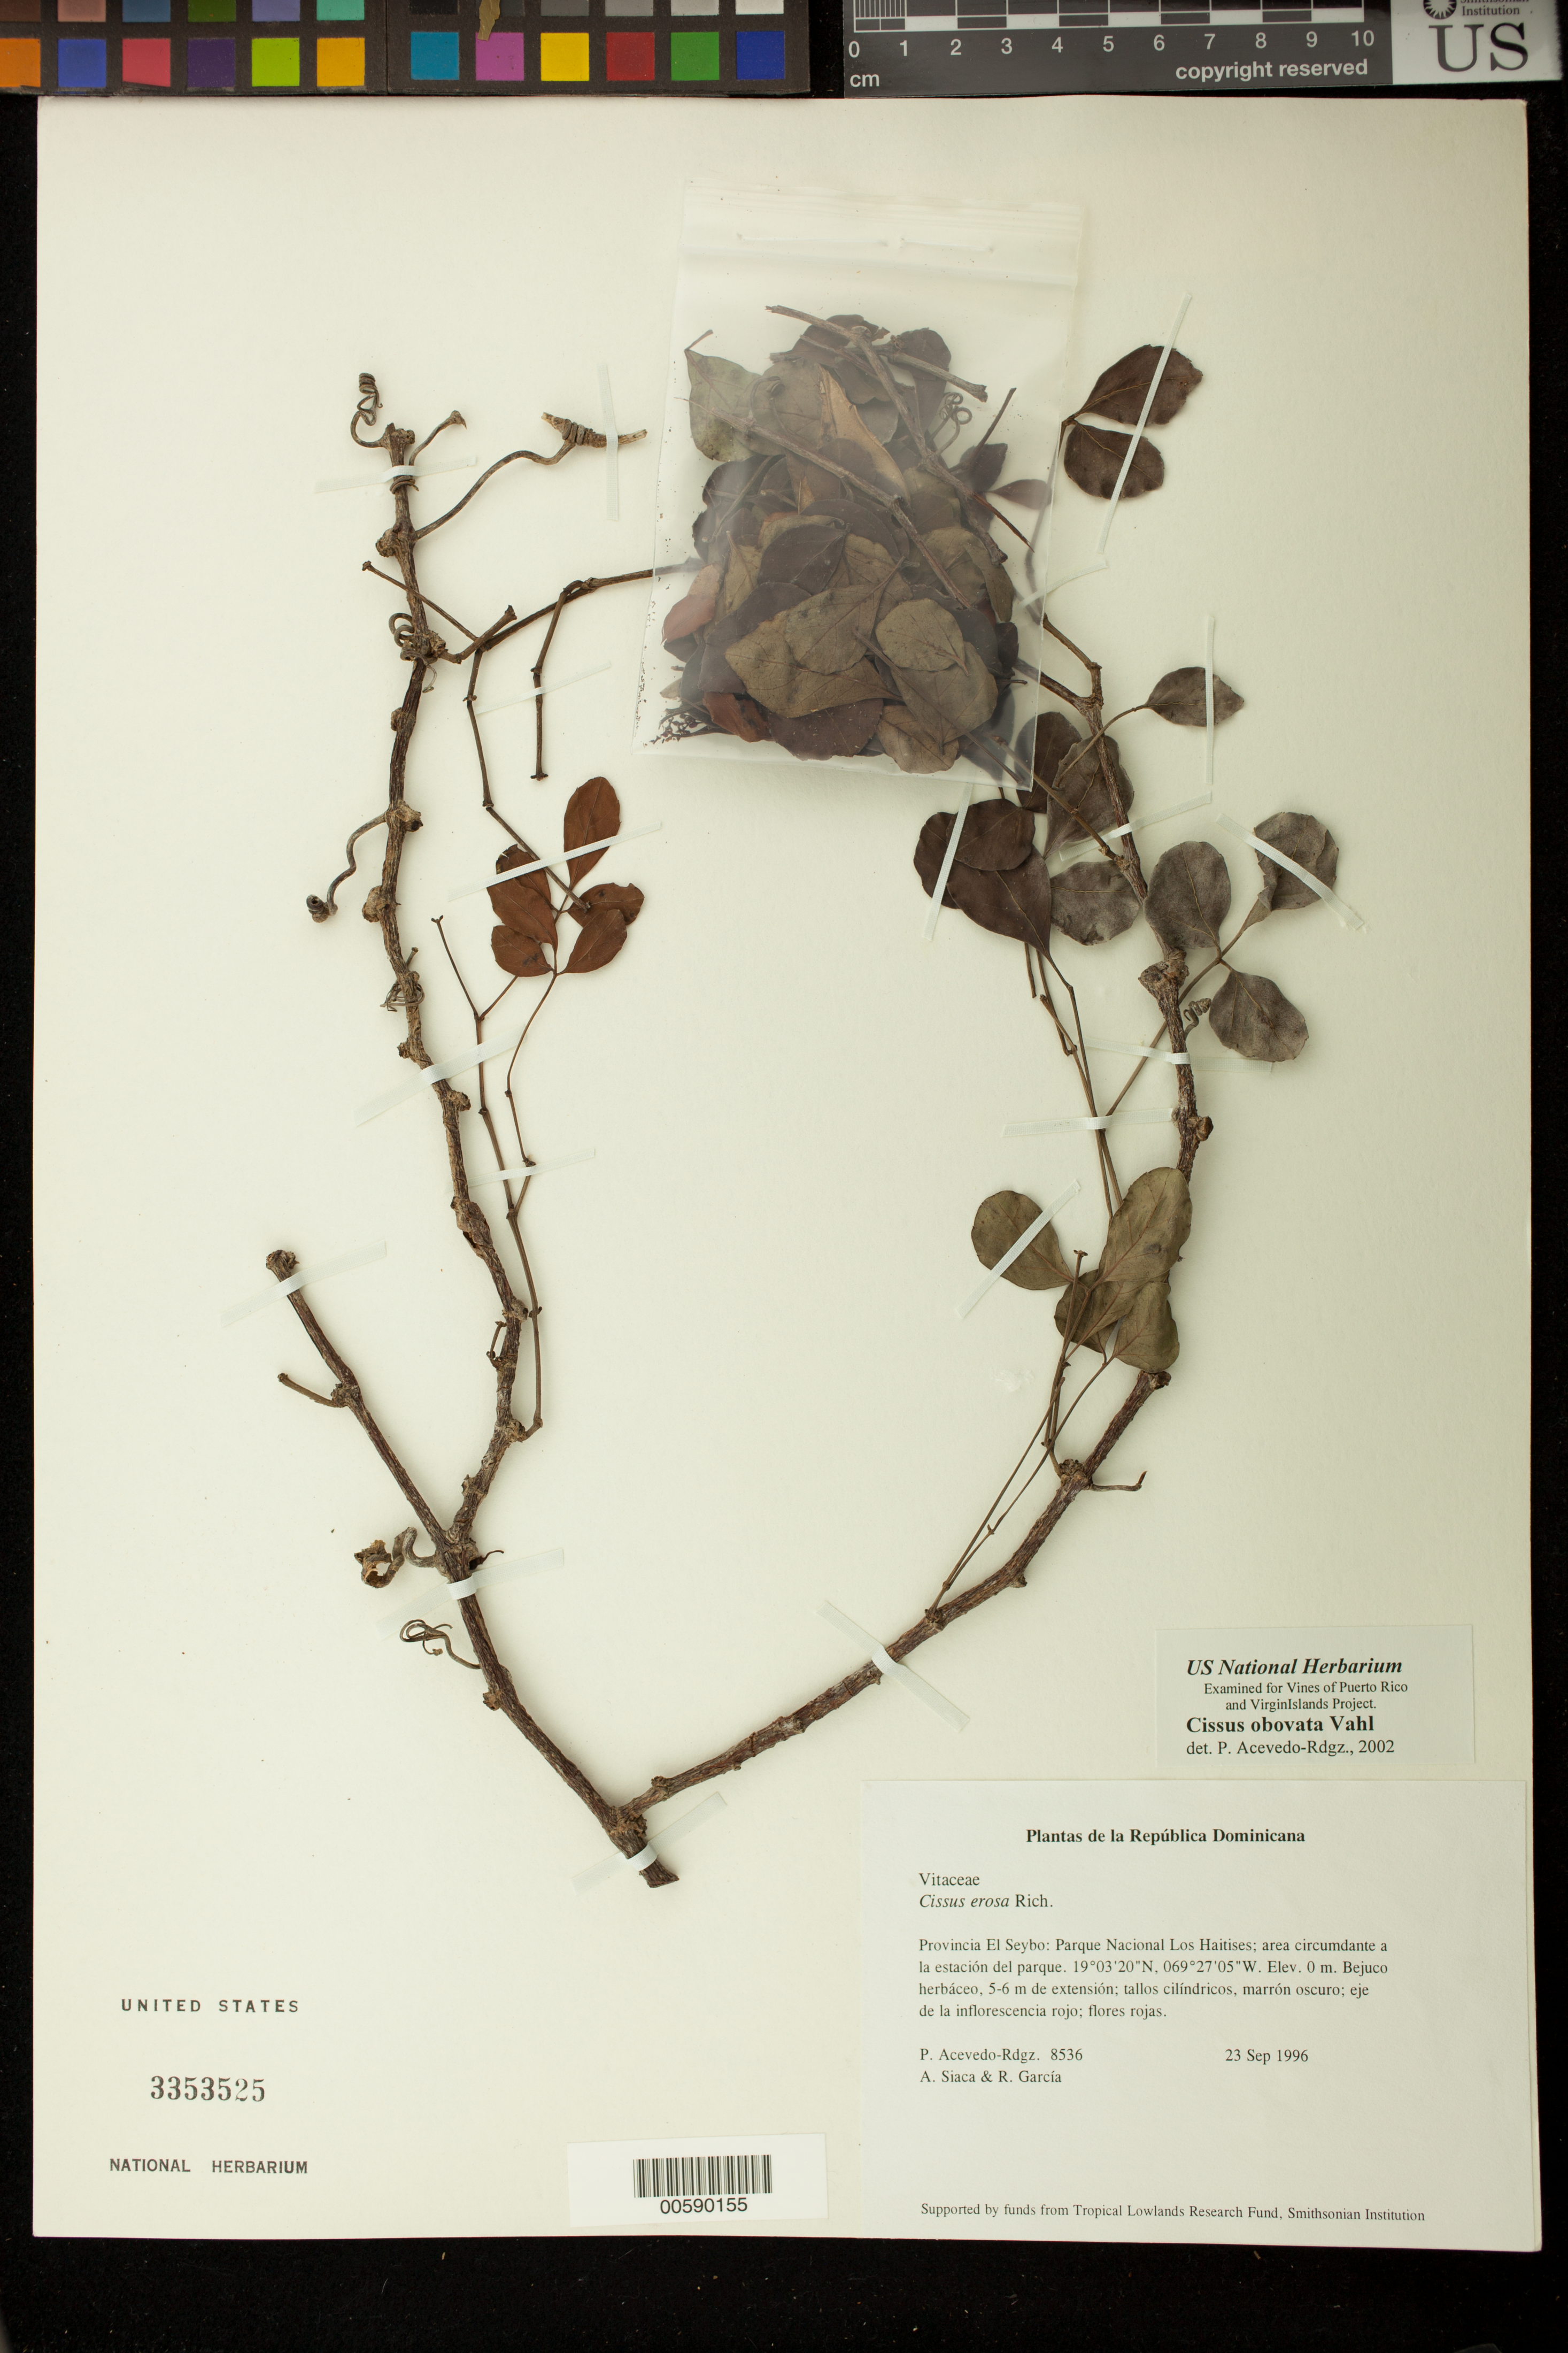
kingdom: Plantae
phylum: Tracheophyta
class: Magnoliopsida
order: Vitales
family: Vitaceae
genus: Cissus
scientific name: Cissus obovata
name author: Vahl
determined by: Acevedo-Rodríguez, P., (BOT), Smithsonian Institution - National Museum of Natural History (UNITED STATES)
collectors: P. Acevedo-Rodr., A. Siaca & R. G. García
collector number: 8536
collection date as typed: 23 Sep 1996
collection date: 1996-09-23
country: Dominican Republic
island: Hispaniola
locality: Provincia El Seibo: Parque Nacional Los Haitises; area circumdante a la estación del parque.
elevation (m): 0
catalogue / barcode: US 3353525